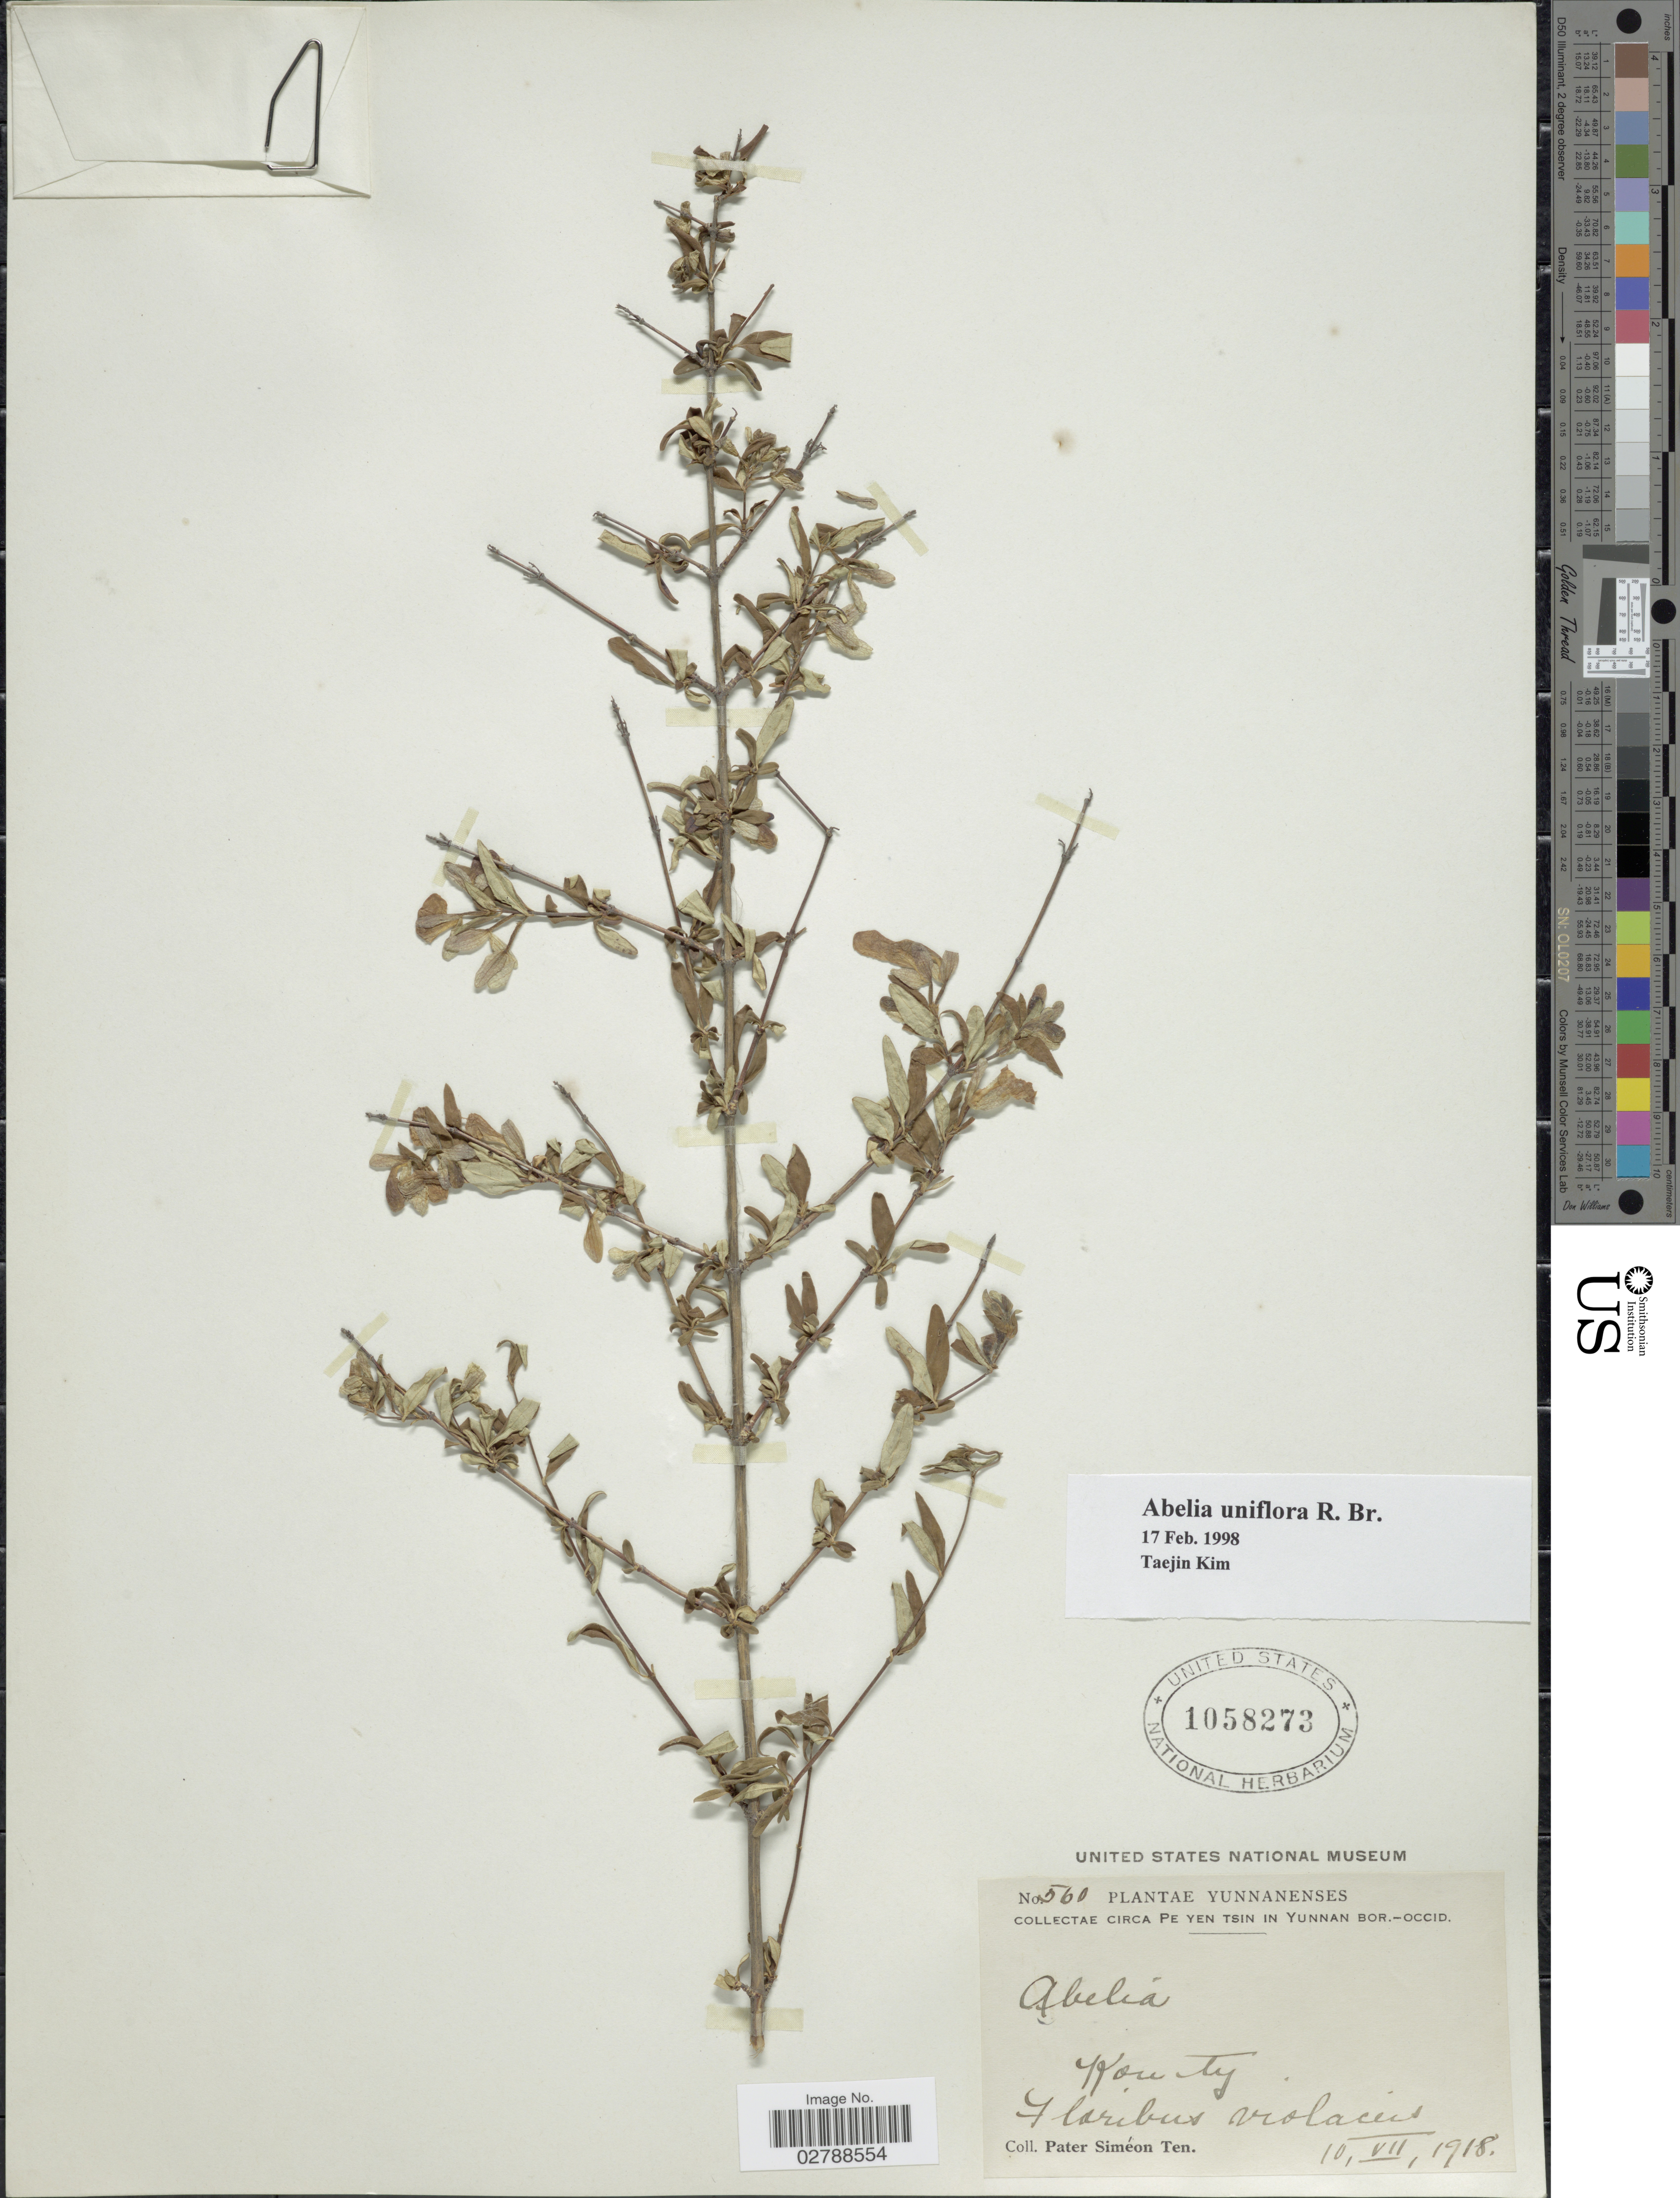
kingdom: Plantae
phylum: Tracheophyta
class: Magnoliopsida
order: Dipsacales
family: Caprifoliaceae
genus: Abelia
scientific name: Abelia uniflora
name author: R. Br.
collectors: P. S. Ten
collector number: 560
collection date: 1918-07-10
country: China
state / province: Yunnan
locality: Circa Pe Yen Tsin in Yunnan Bor.-Occid. Kouty.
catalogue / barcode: US 1058273